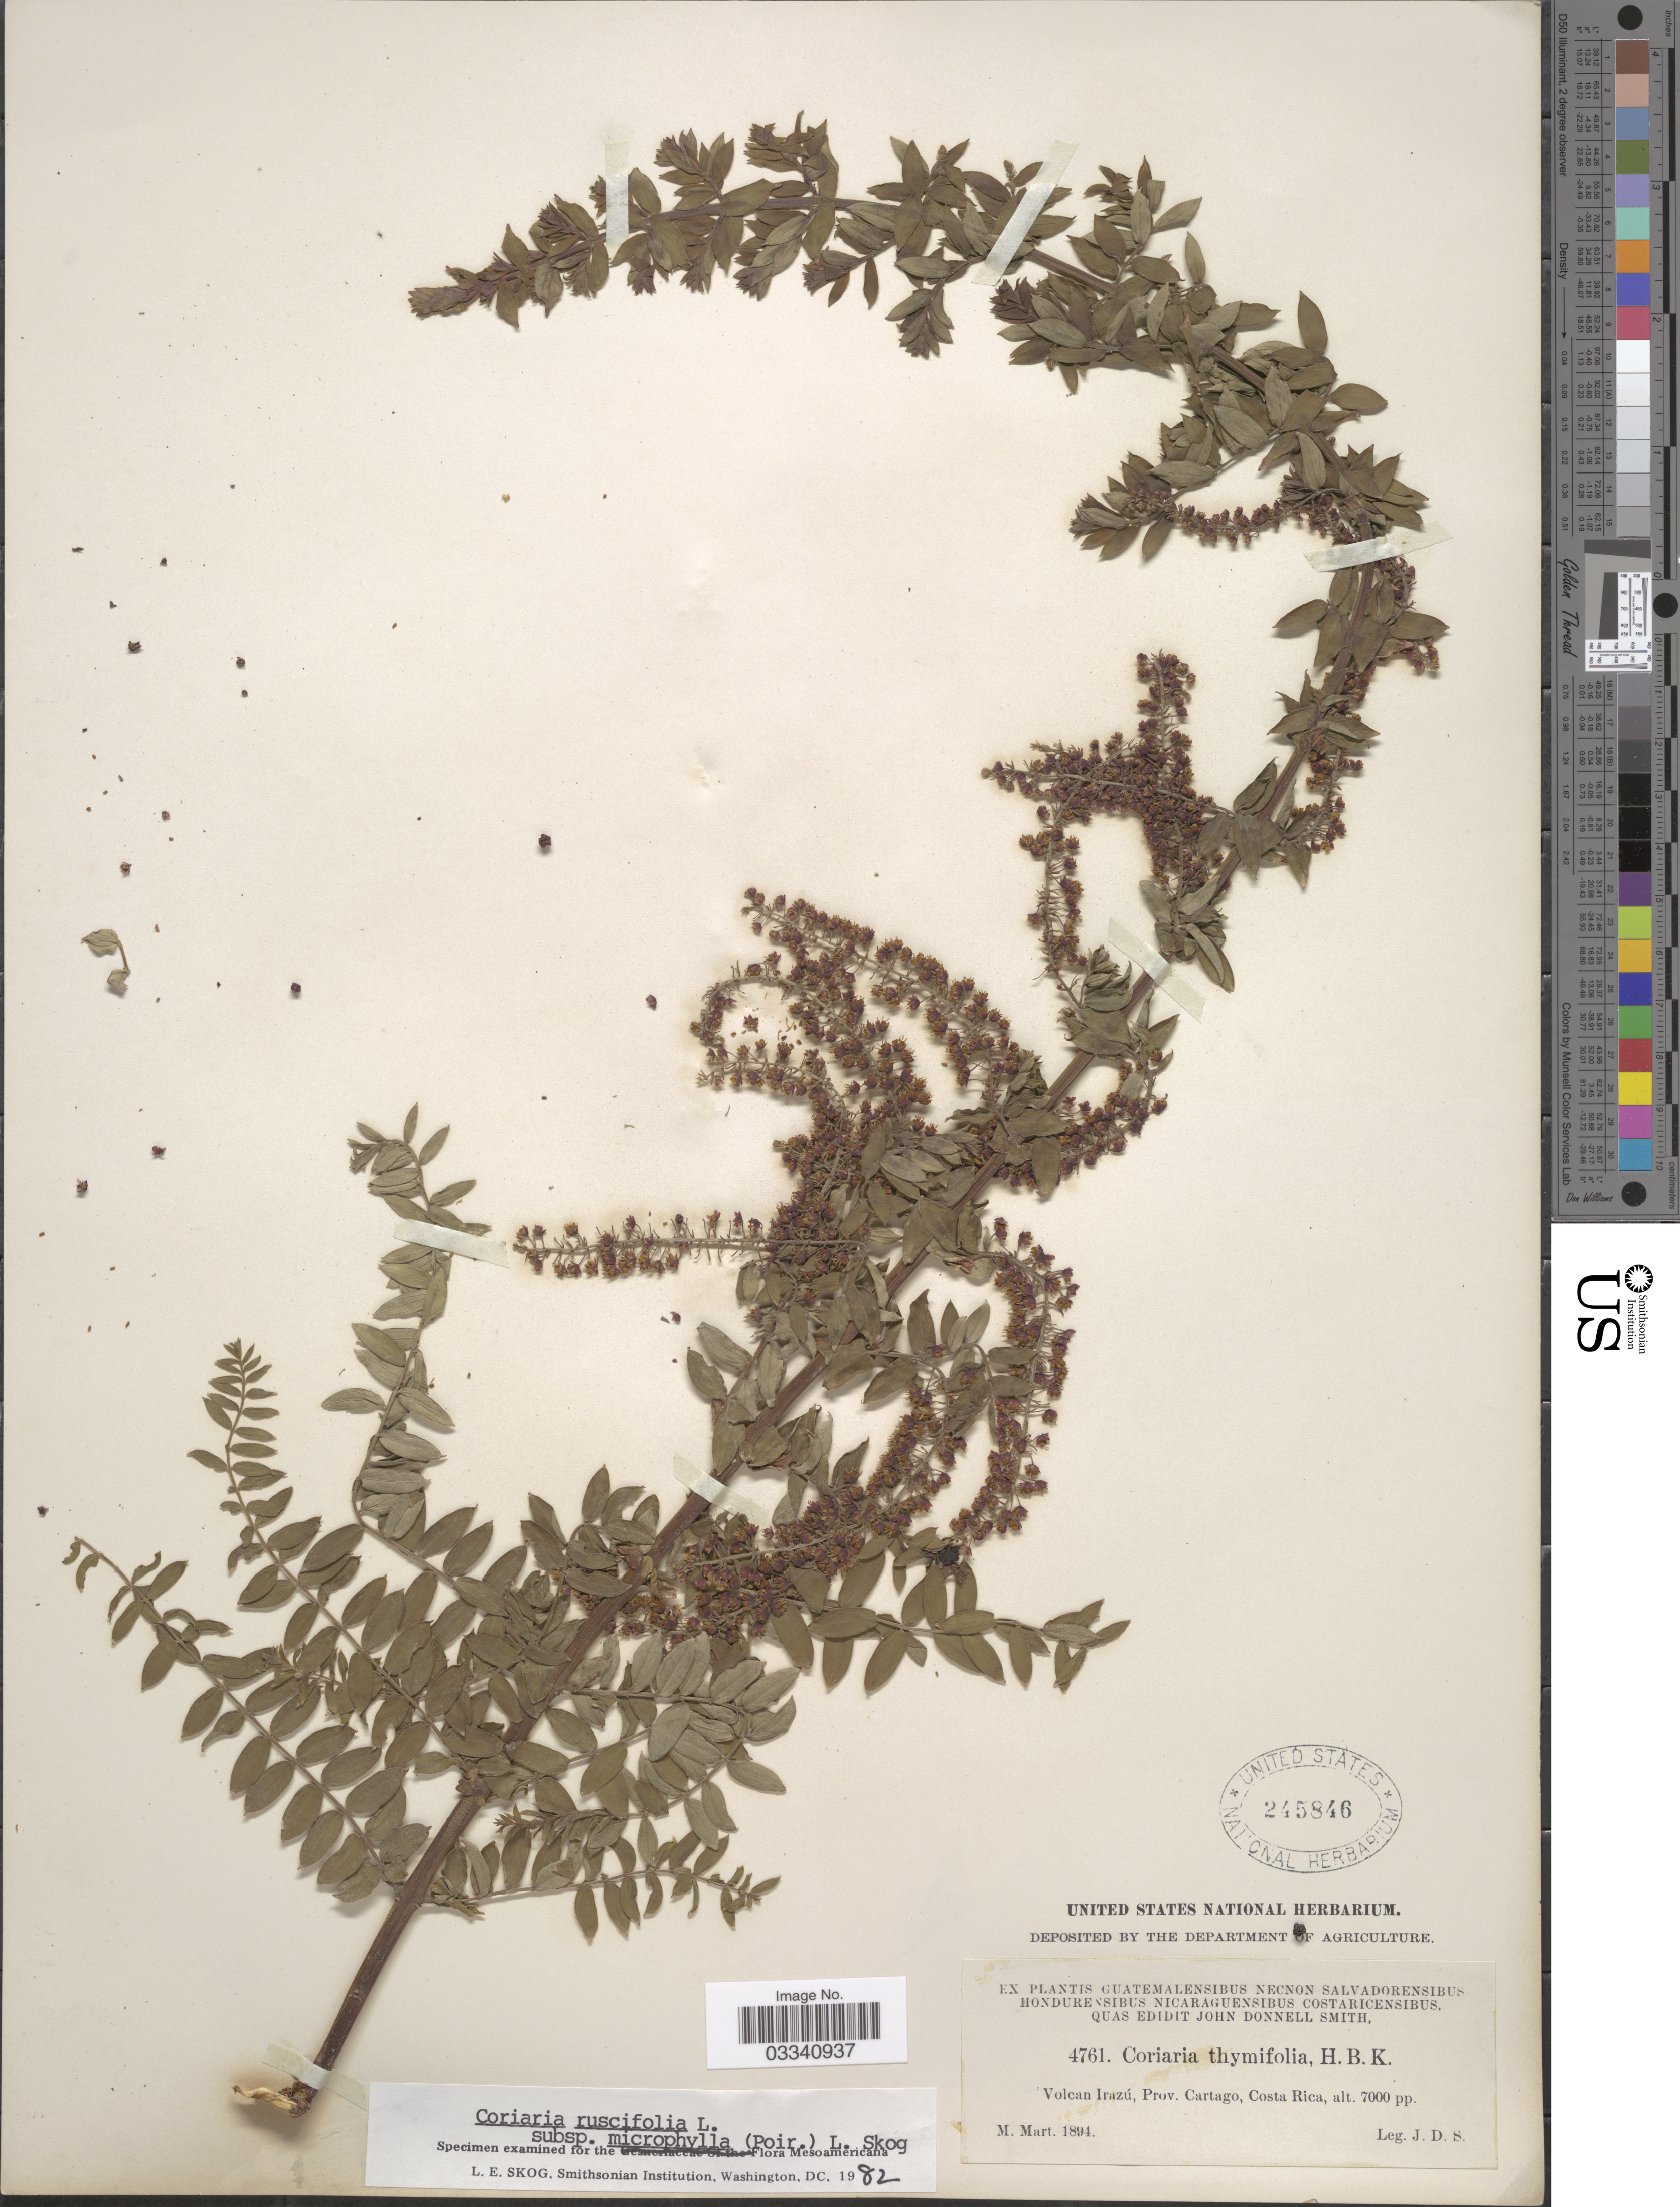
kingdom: Plantae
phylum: Tracheophyta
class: Magnoliopsida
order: Cucurbitales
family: Coriariaceae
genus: Coriaria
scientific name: Coriaria ruscifolia subsp. microphylla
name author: (Poir.) L.E. Skog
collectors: J. Donnell Smith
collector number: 4761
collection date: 1894-03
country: Costa Rica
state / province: Cartago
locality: Volcan Irazú.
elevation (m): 2134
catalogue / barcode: US 245846